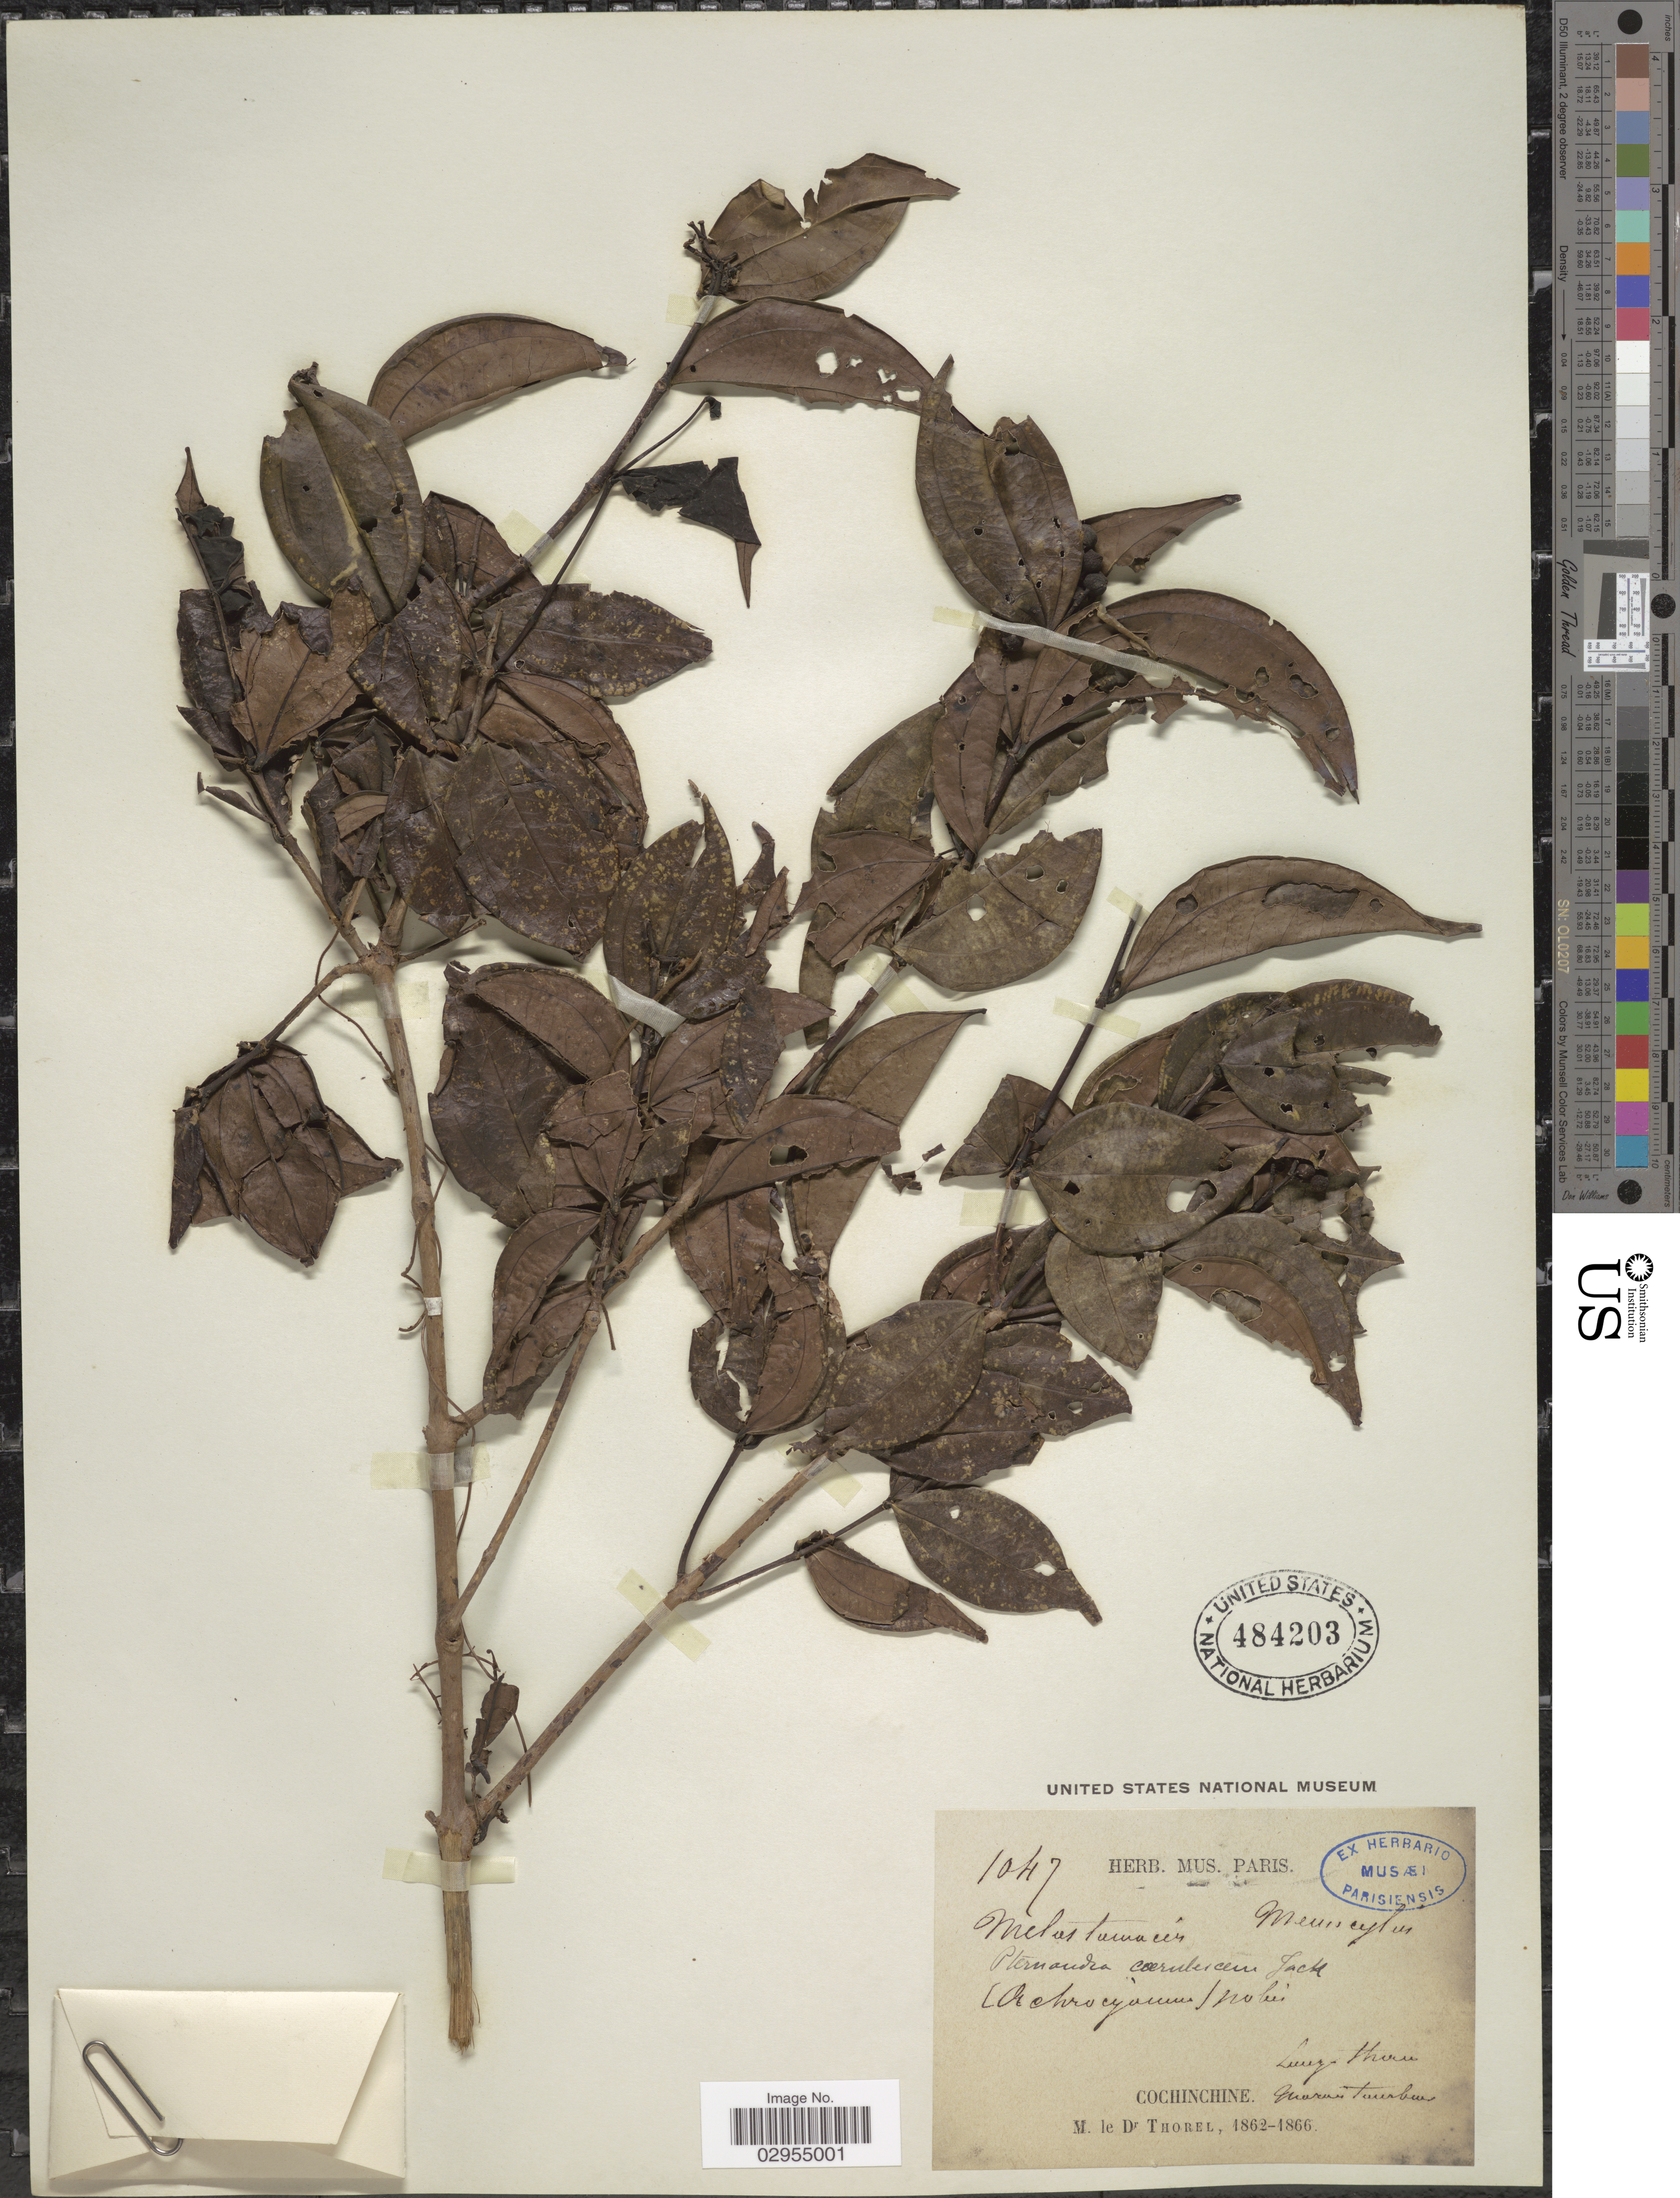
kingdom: Plantae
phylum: Tracheophyta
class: Magnoliopsida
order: Myrtales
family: Melastomataceae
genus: Pternandra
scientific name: Pternandra coerulescens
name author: Jack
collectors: C. Thorel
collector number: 1047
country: Vietnam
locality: Cochinchine.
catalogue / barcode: US 484203